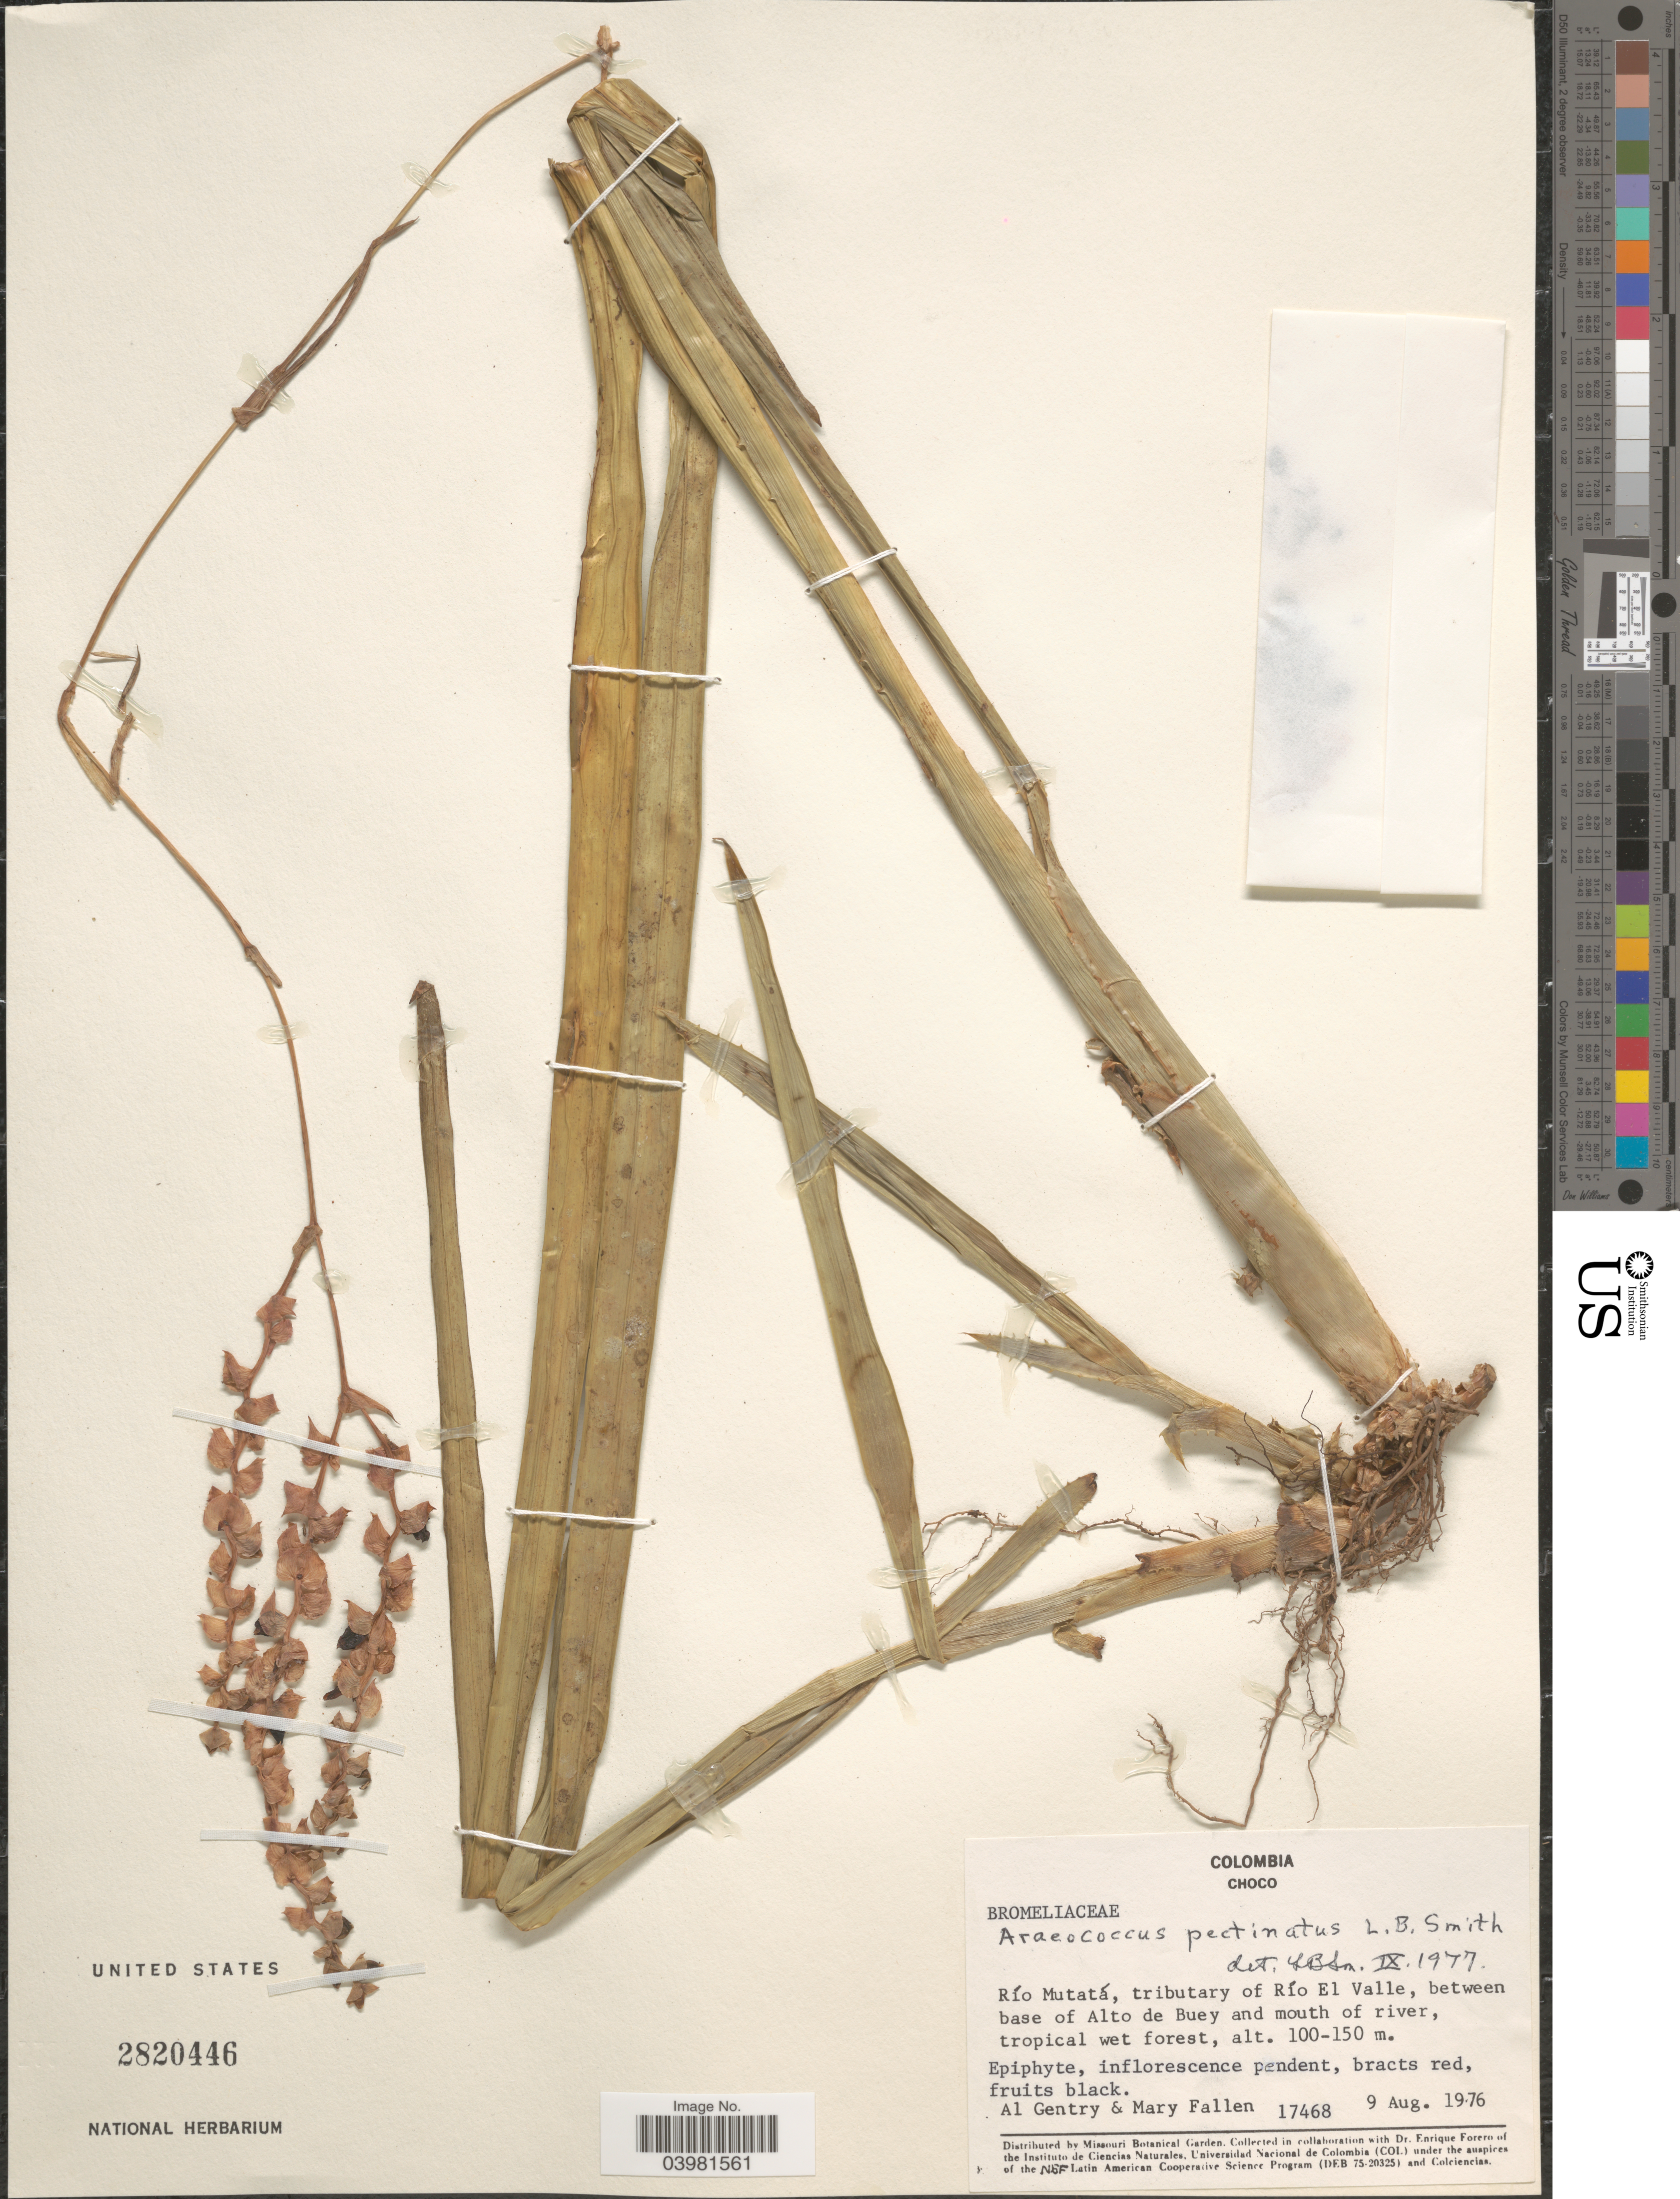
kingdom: Plantae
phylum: Tracheophyta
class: Liliopsida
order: Poales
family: Bromeliaceae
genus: Araeococcus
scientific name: Araeococcus pectinatus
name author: L.B. Sm.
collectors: A. H. Gentry & M. Fallen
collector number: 17468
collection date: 1976-08-09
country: Colombia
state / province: Chocó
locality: Río Mutatá, tributary of Río El Valle, between base of Alto de Buey and mouth of river, tropical wet forest.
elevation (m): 100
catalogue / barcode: US 2820446